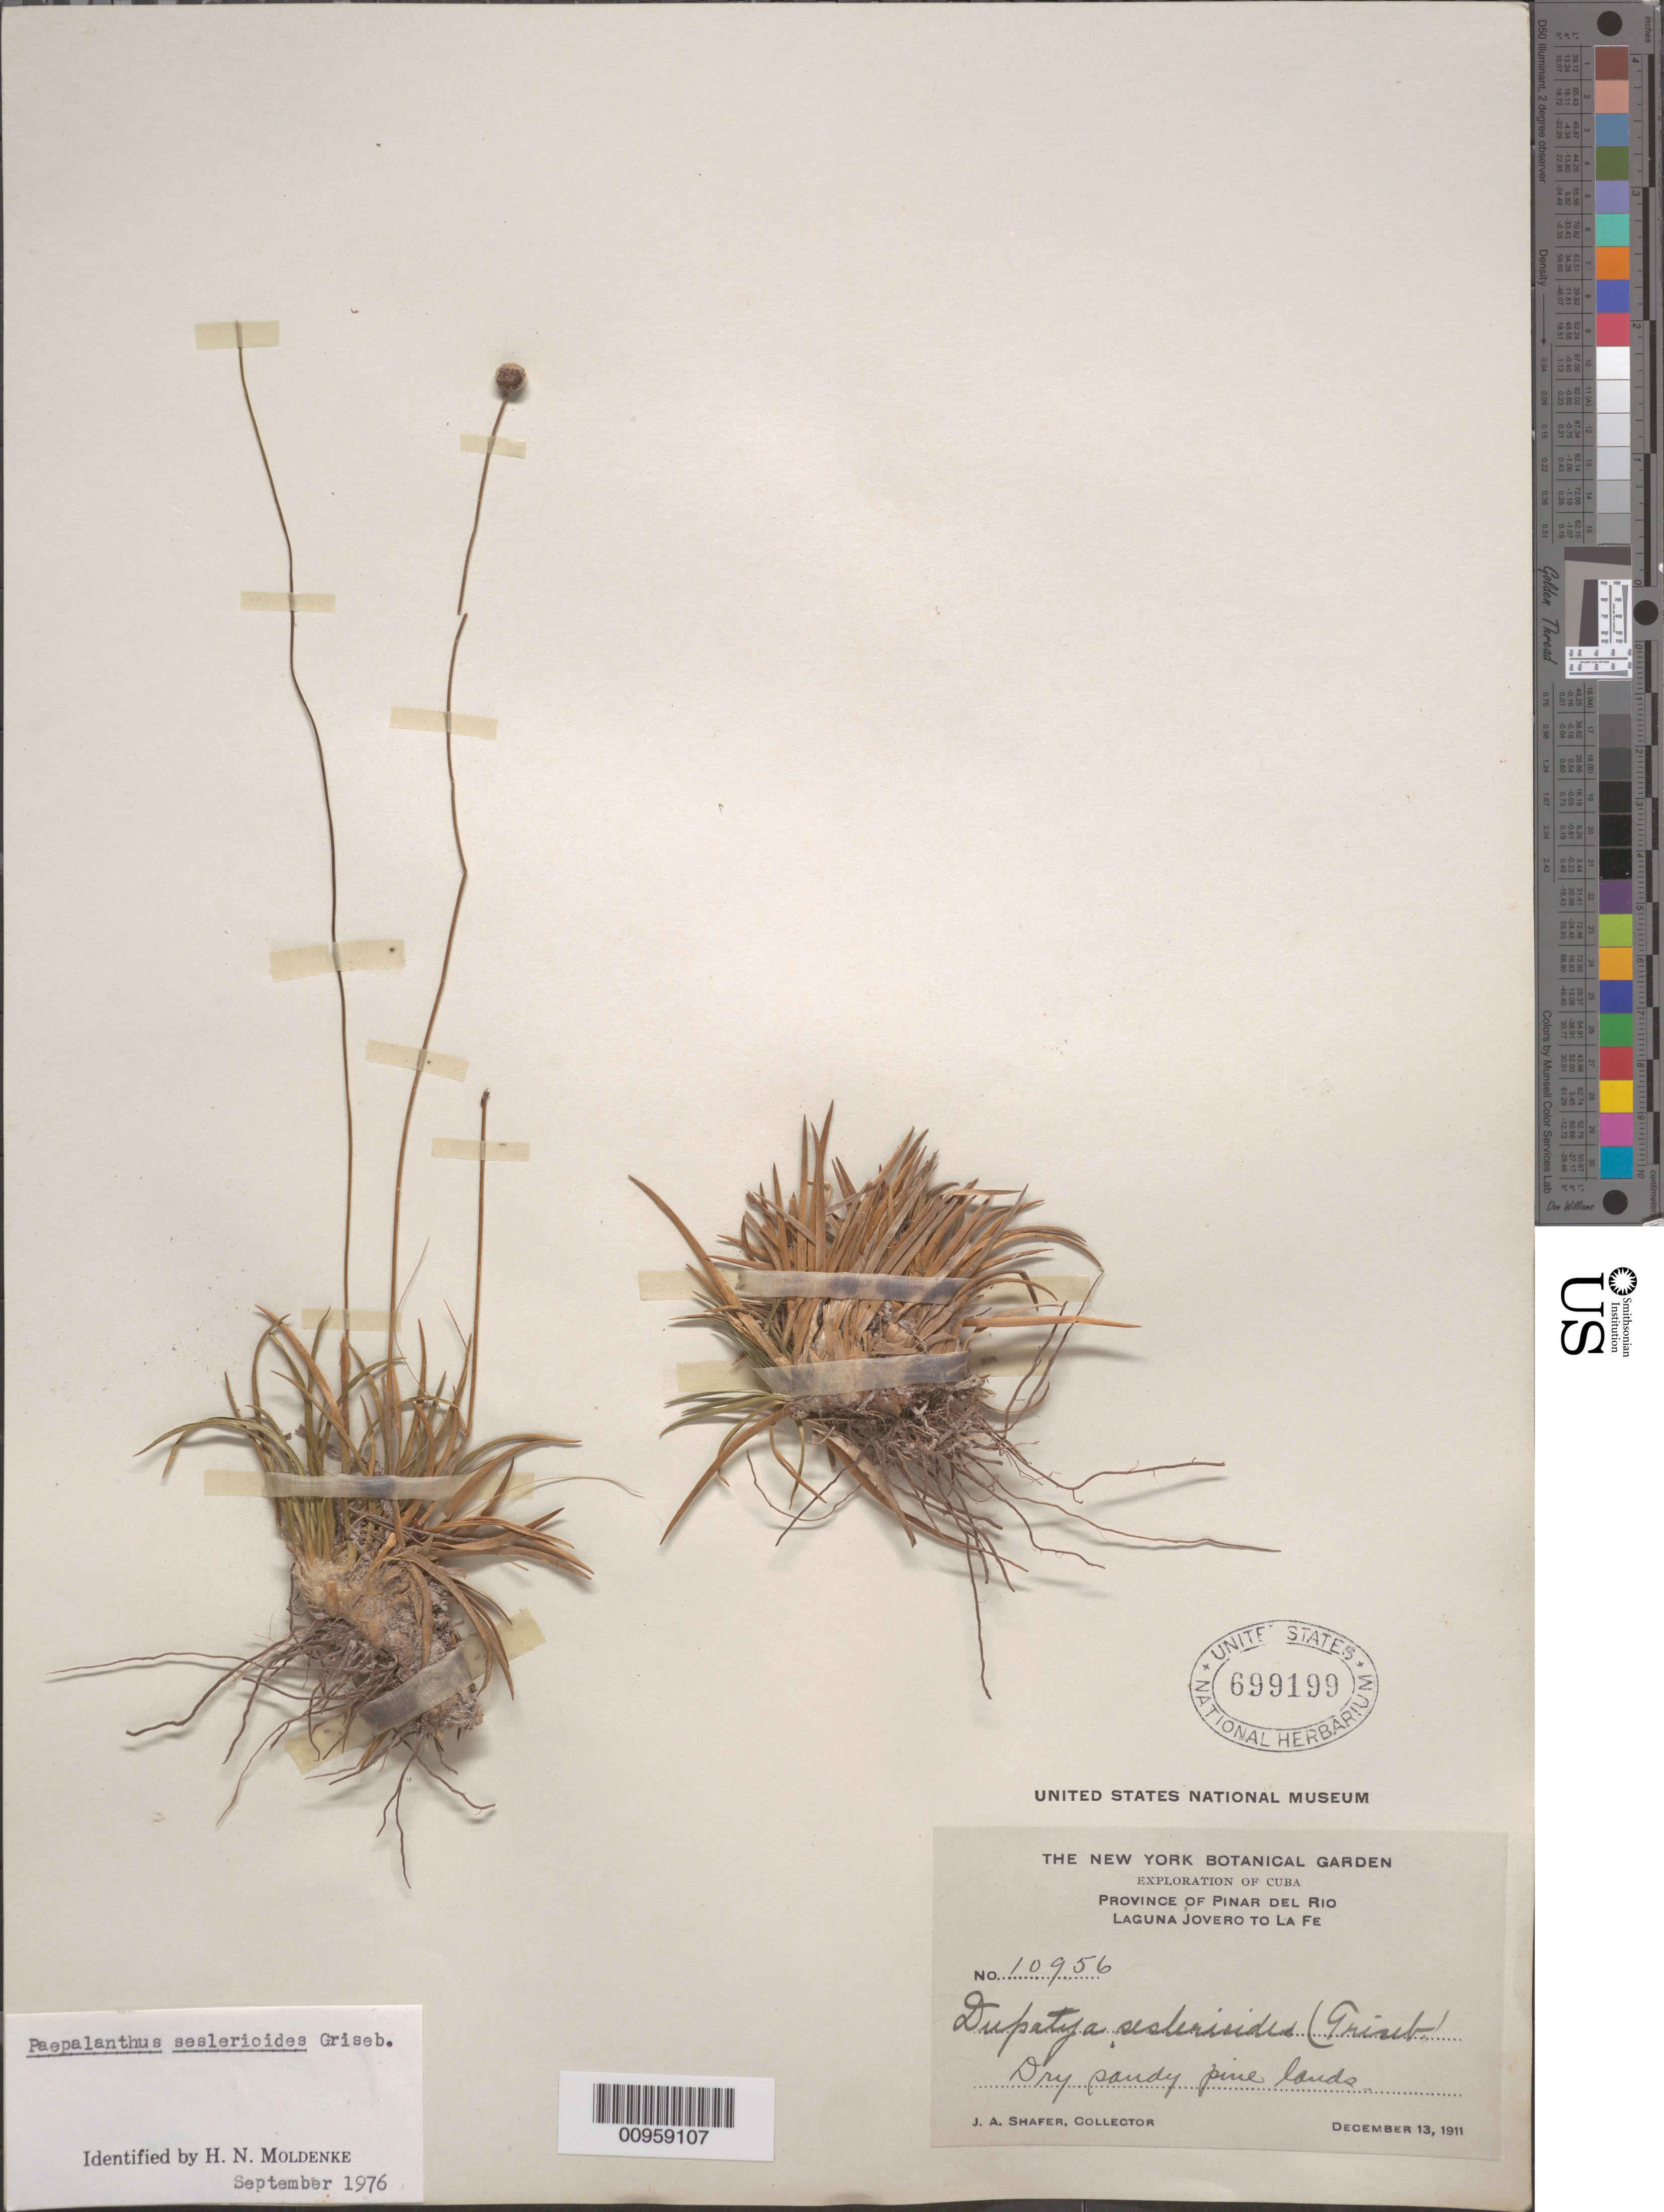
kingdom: Plantae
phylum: Tracheophyta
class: Liliopsida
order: Poales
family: Eriocaulaceae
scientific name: Giuliettia seslerioides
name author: (Griseb.) Andrino & Sano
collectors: J. A. Shafer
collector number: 10956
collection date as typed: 13 Dec 1911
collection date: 1911-12-13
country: Cuba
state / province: Pinar del Rio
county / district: Dry forest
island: Cuba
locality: Laguna Jovero to La Fe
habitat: Dry sandy pine lands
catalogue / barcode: US 699199